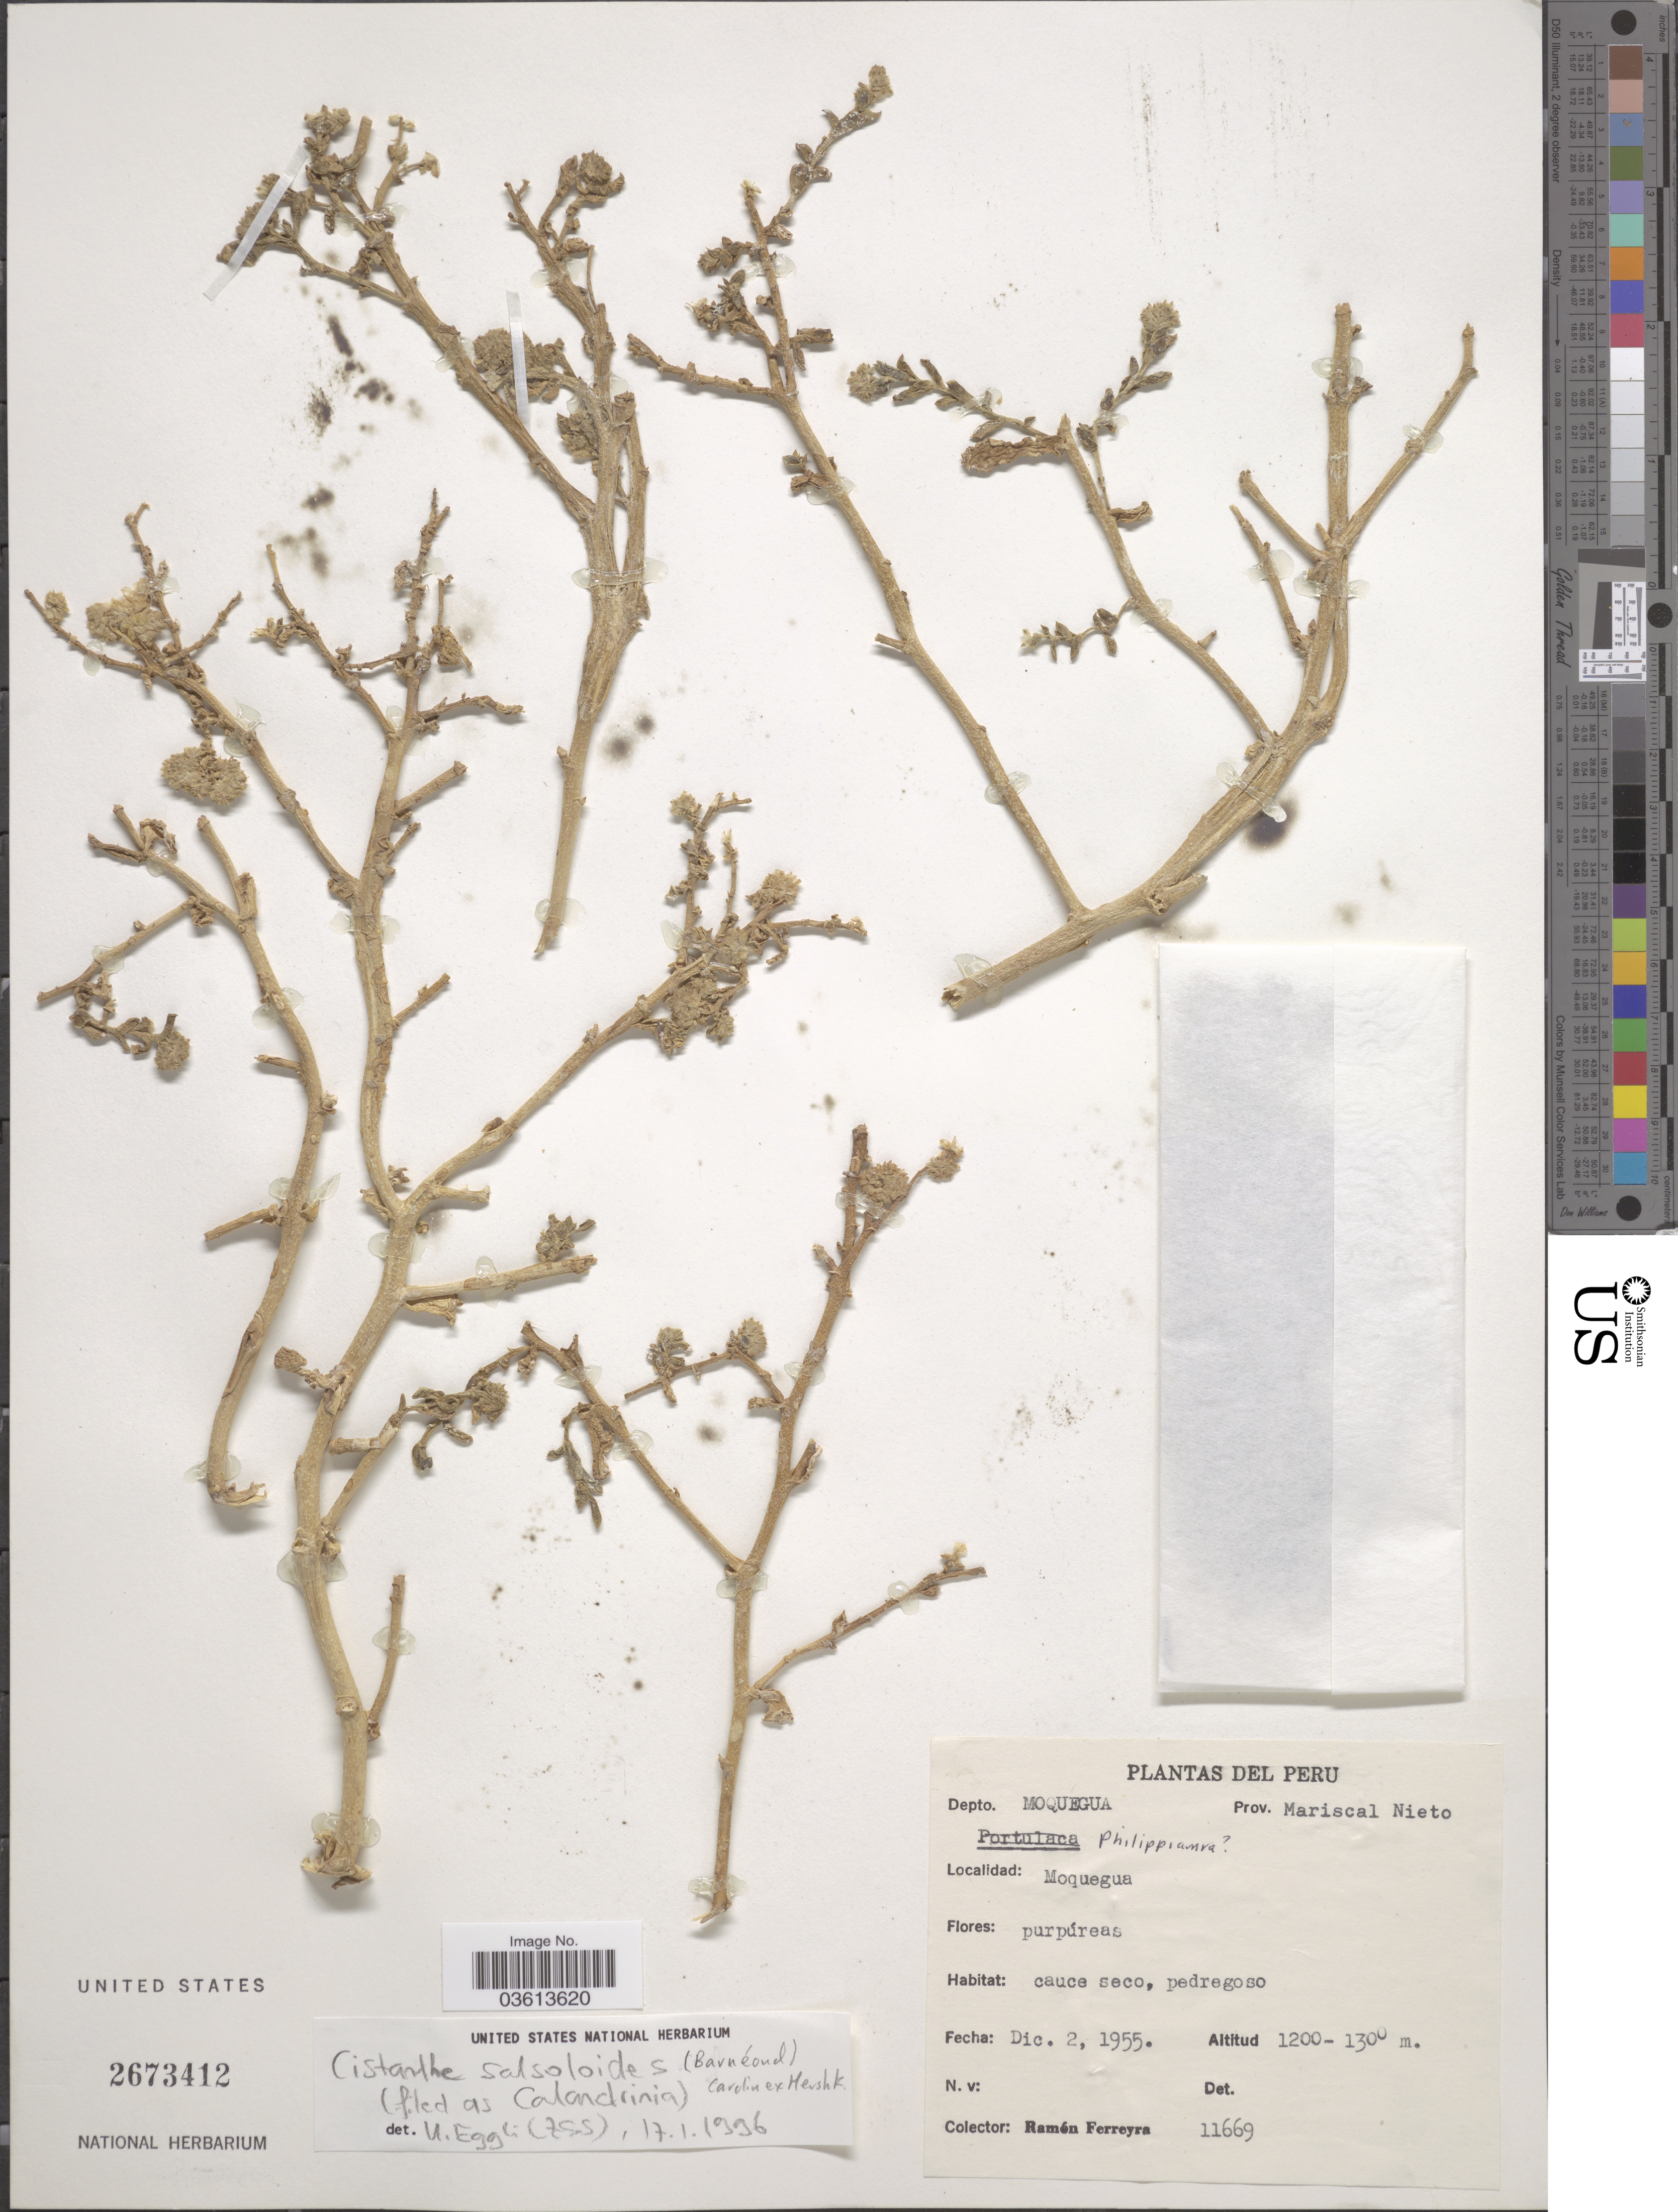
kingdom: Plantae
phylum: Tracheophyta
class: Magnoliopsida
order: Caryophyllales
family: Montiaceae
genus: Philippiamra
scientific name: Philippiamra salsoloides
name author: (Barnéoud) Hershk.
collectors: R. A. Ferreyra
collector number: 11669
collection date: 1955-12-02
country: Peru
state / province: Moquegua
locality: Depto. Moquegua. Prov. Mariscal Nieto. Moquegua.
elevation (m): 1200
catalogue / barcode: US 2673412